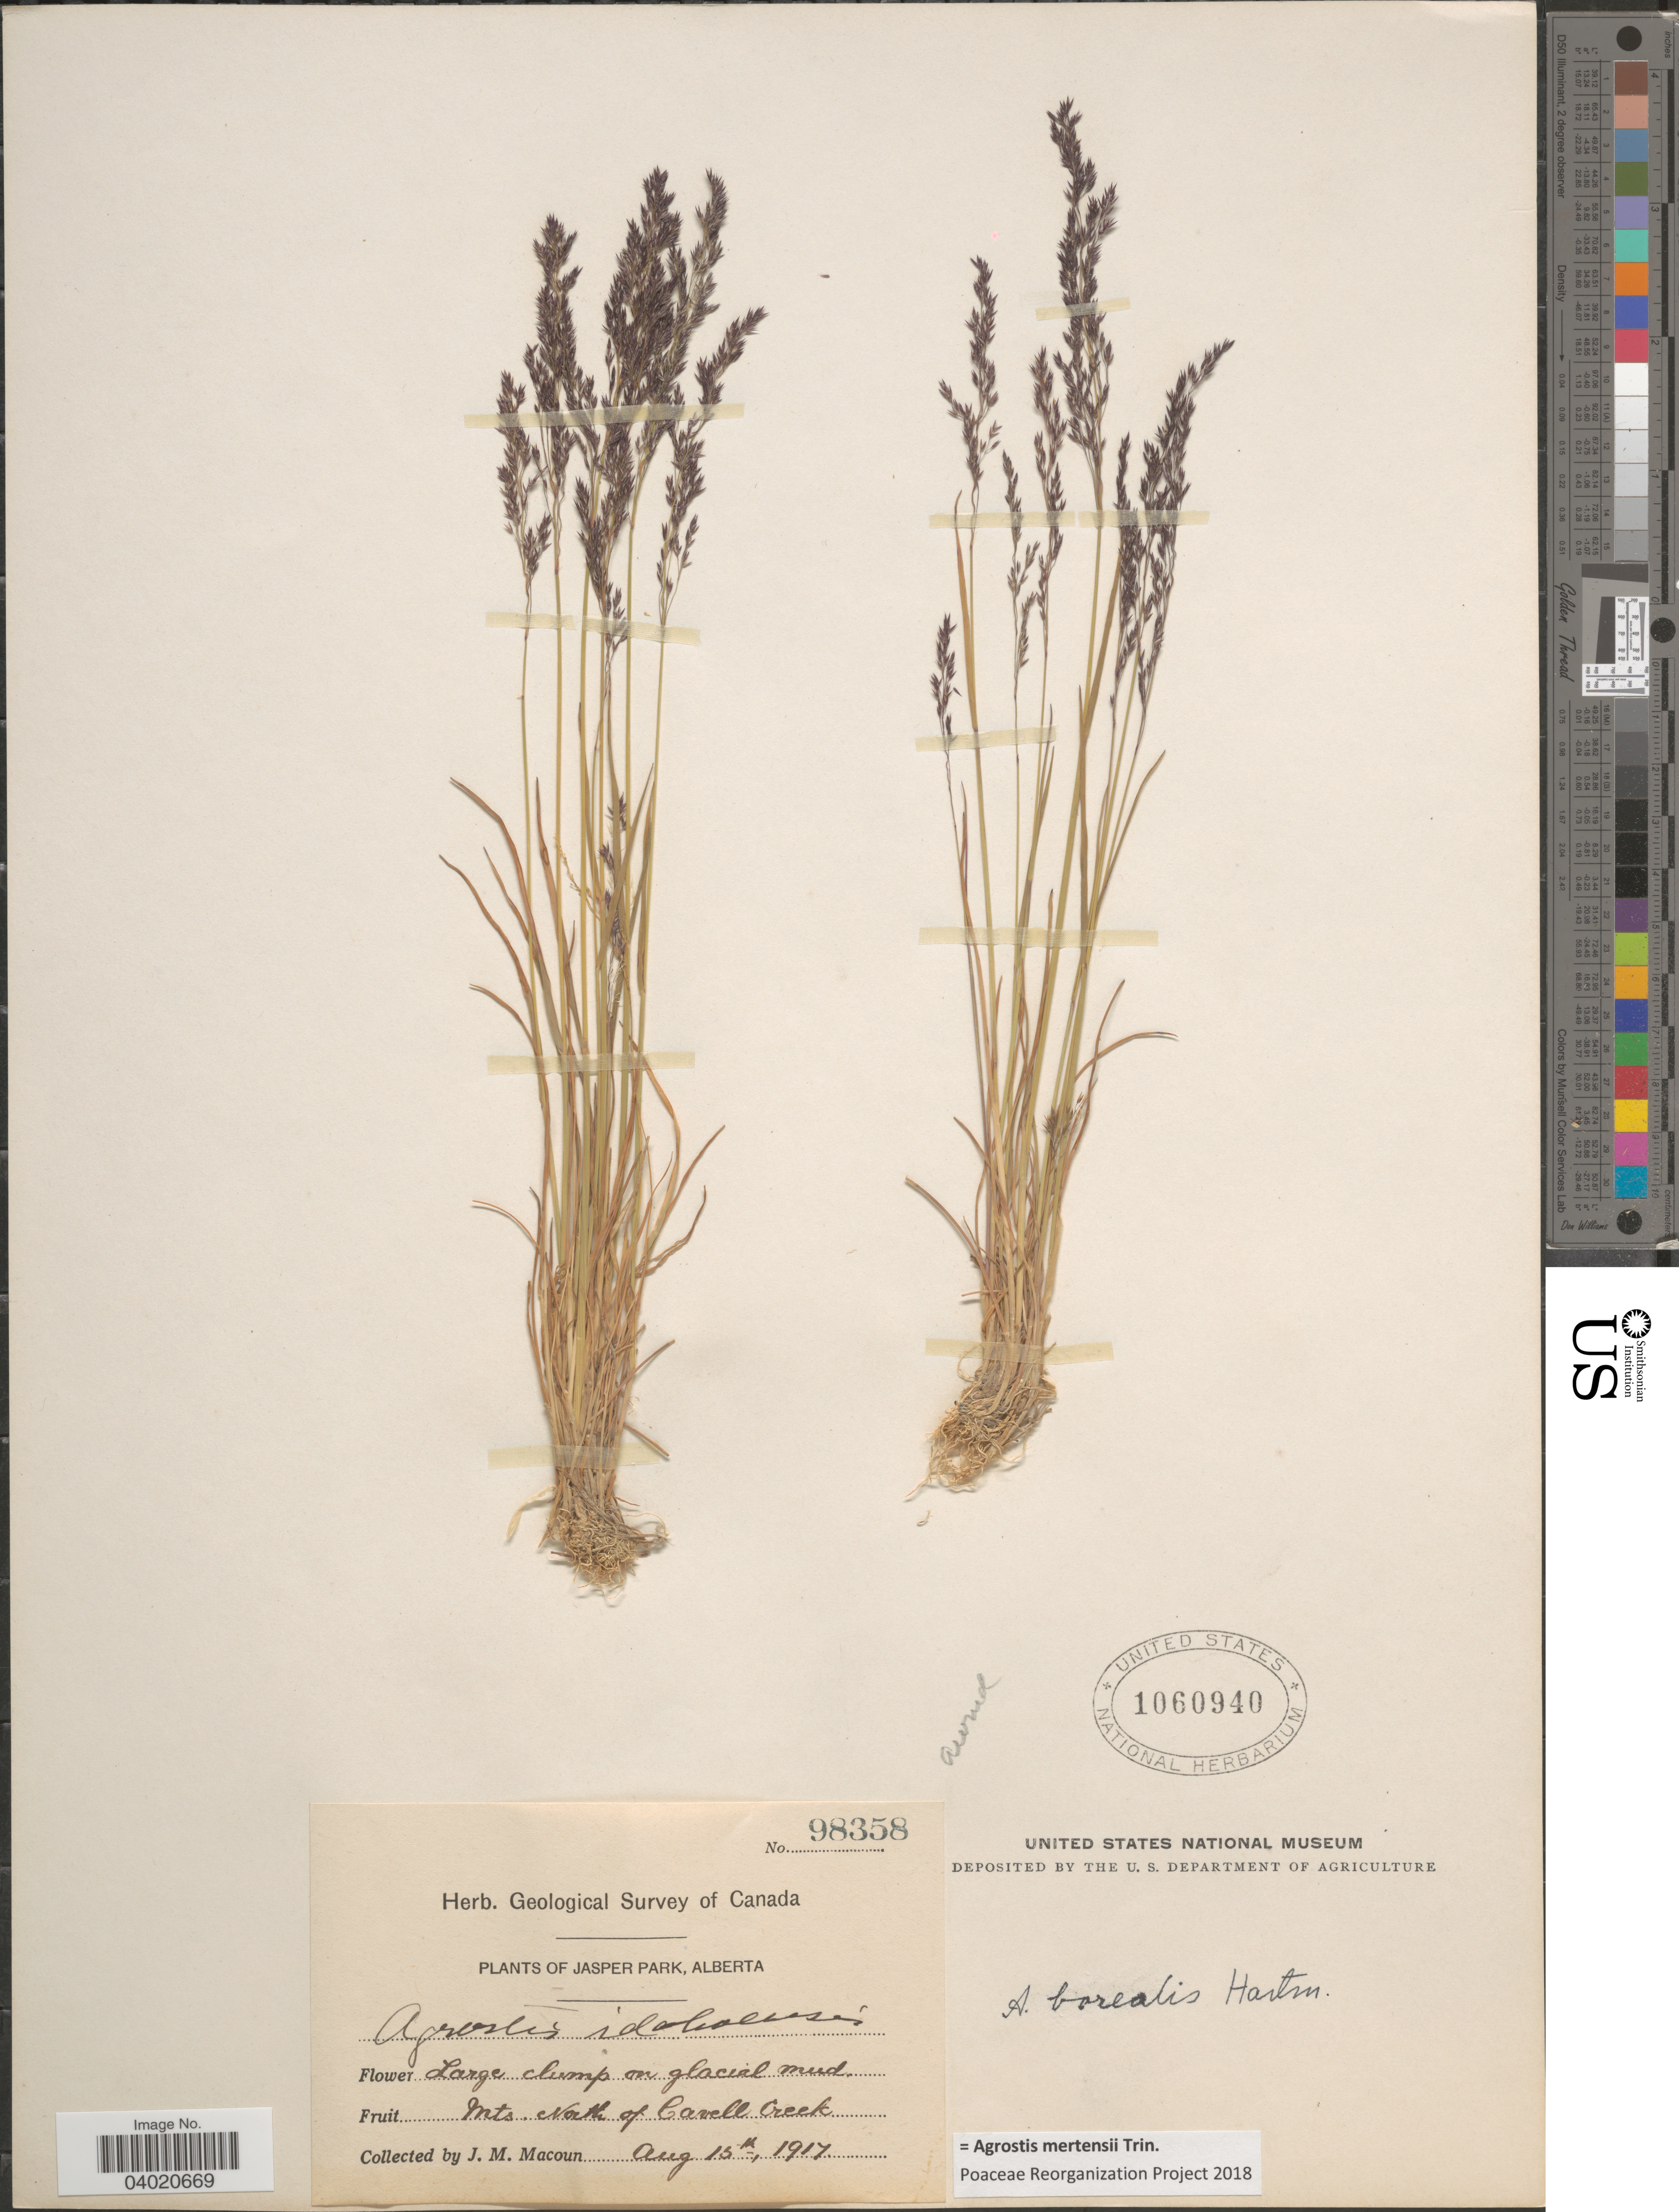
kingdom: Plantae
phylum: Tracheophyta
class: Liliopsida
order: Poales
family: Poaceae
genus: Agrostis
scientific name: Agrostis mertensii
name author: Trin.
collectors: J. M. Macoun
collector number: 98358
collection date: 1917-08-15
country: Canada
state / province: Alberta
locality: Jasper Park. Mts. North of Cavell Creek.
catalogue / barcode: US 1060940